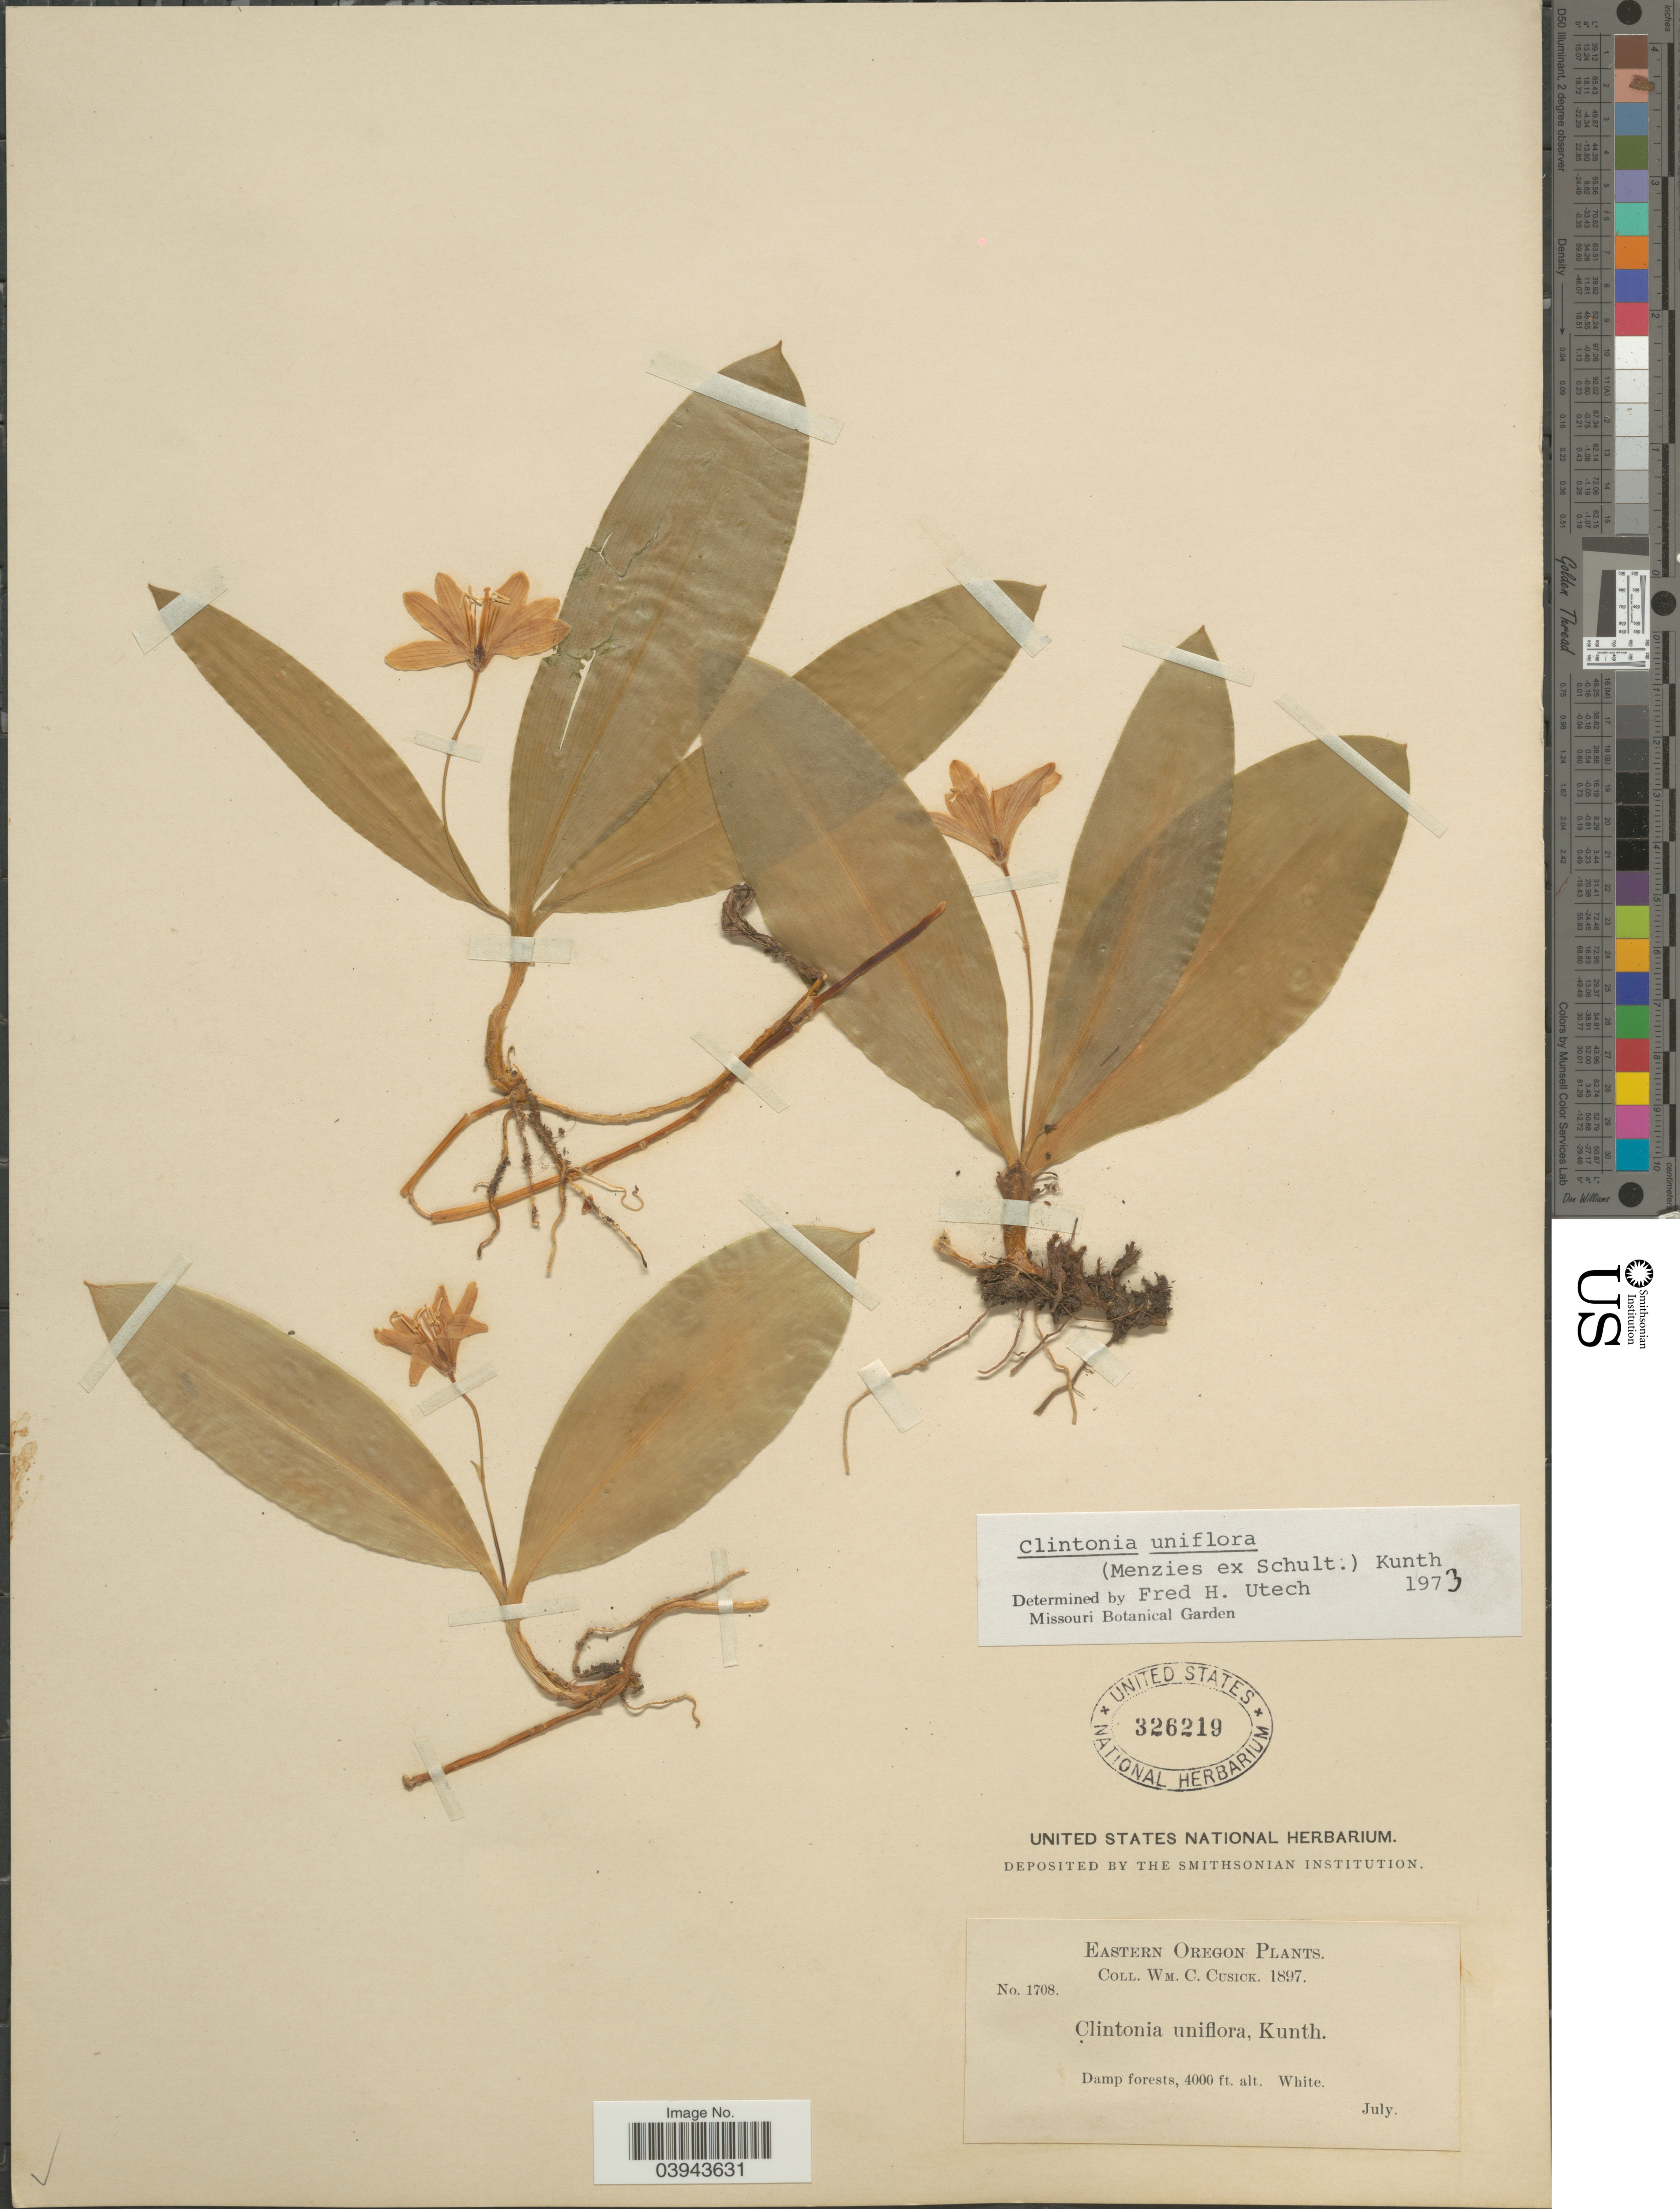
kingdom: Plantae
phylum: Tracheophyta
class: Liliopsida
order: Liliales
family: Liliaceae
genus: Clintonia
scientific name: Clintonia uniflora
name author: Kunth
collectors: W. C. Cusick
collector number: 1708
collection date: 1897-07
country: United States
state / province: Oregon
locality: Eastern Oregon.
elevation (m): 1219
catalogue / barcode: US 326219